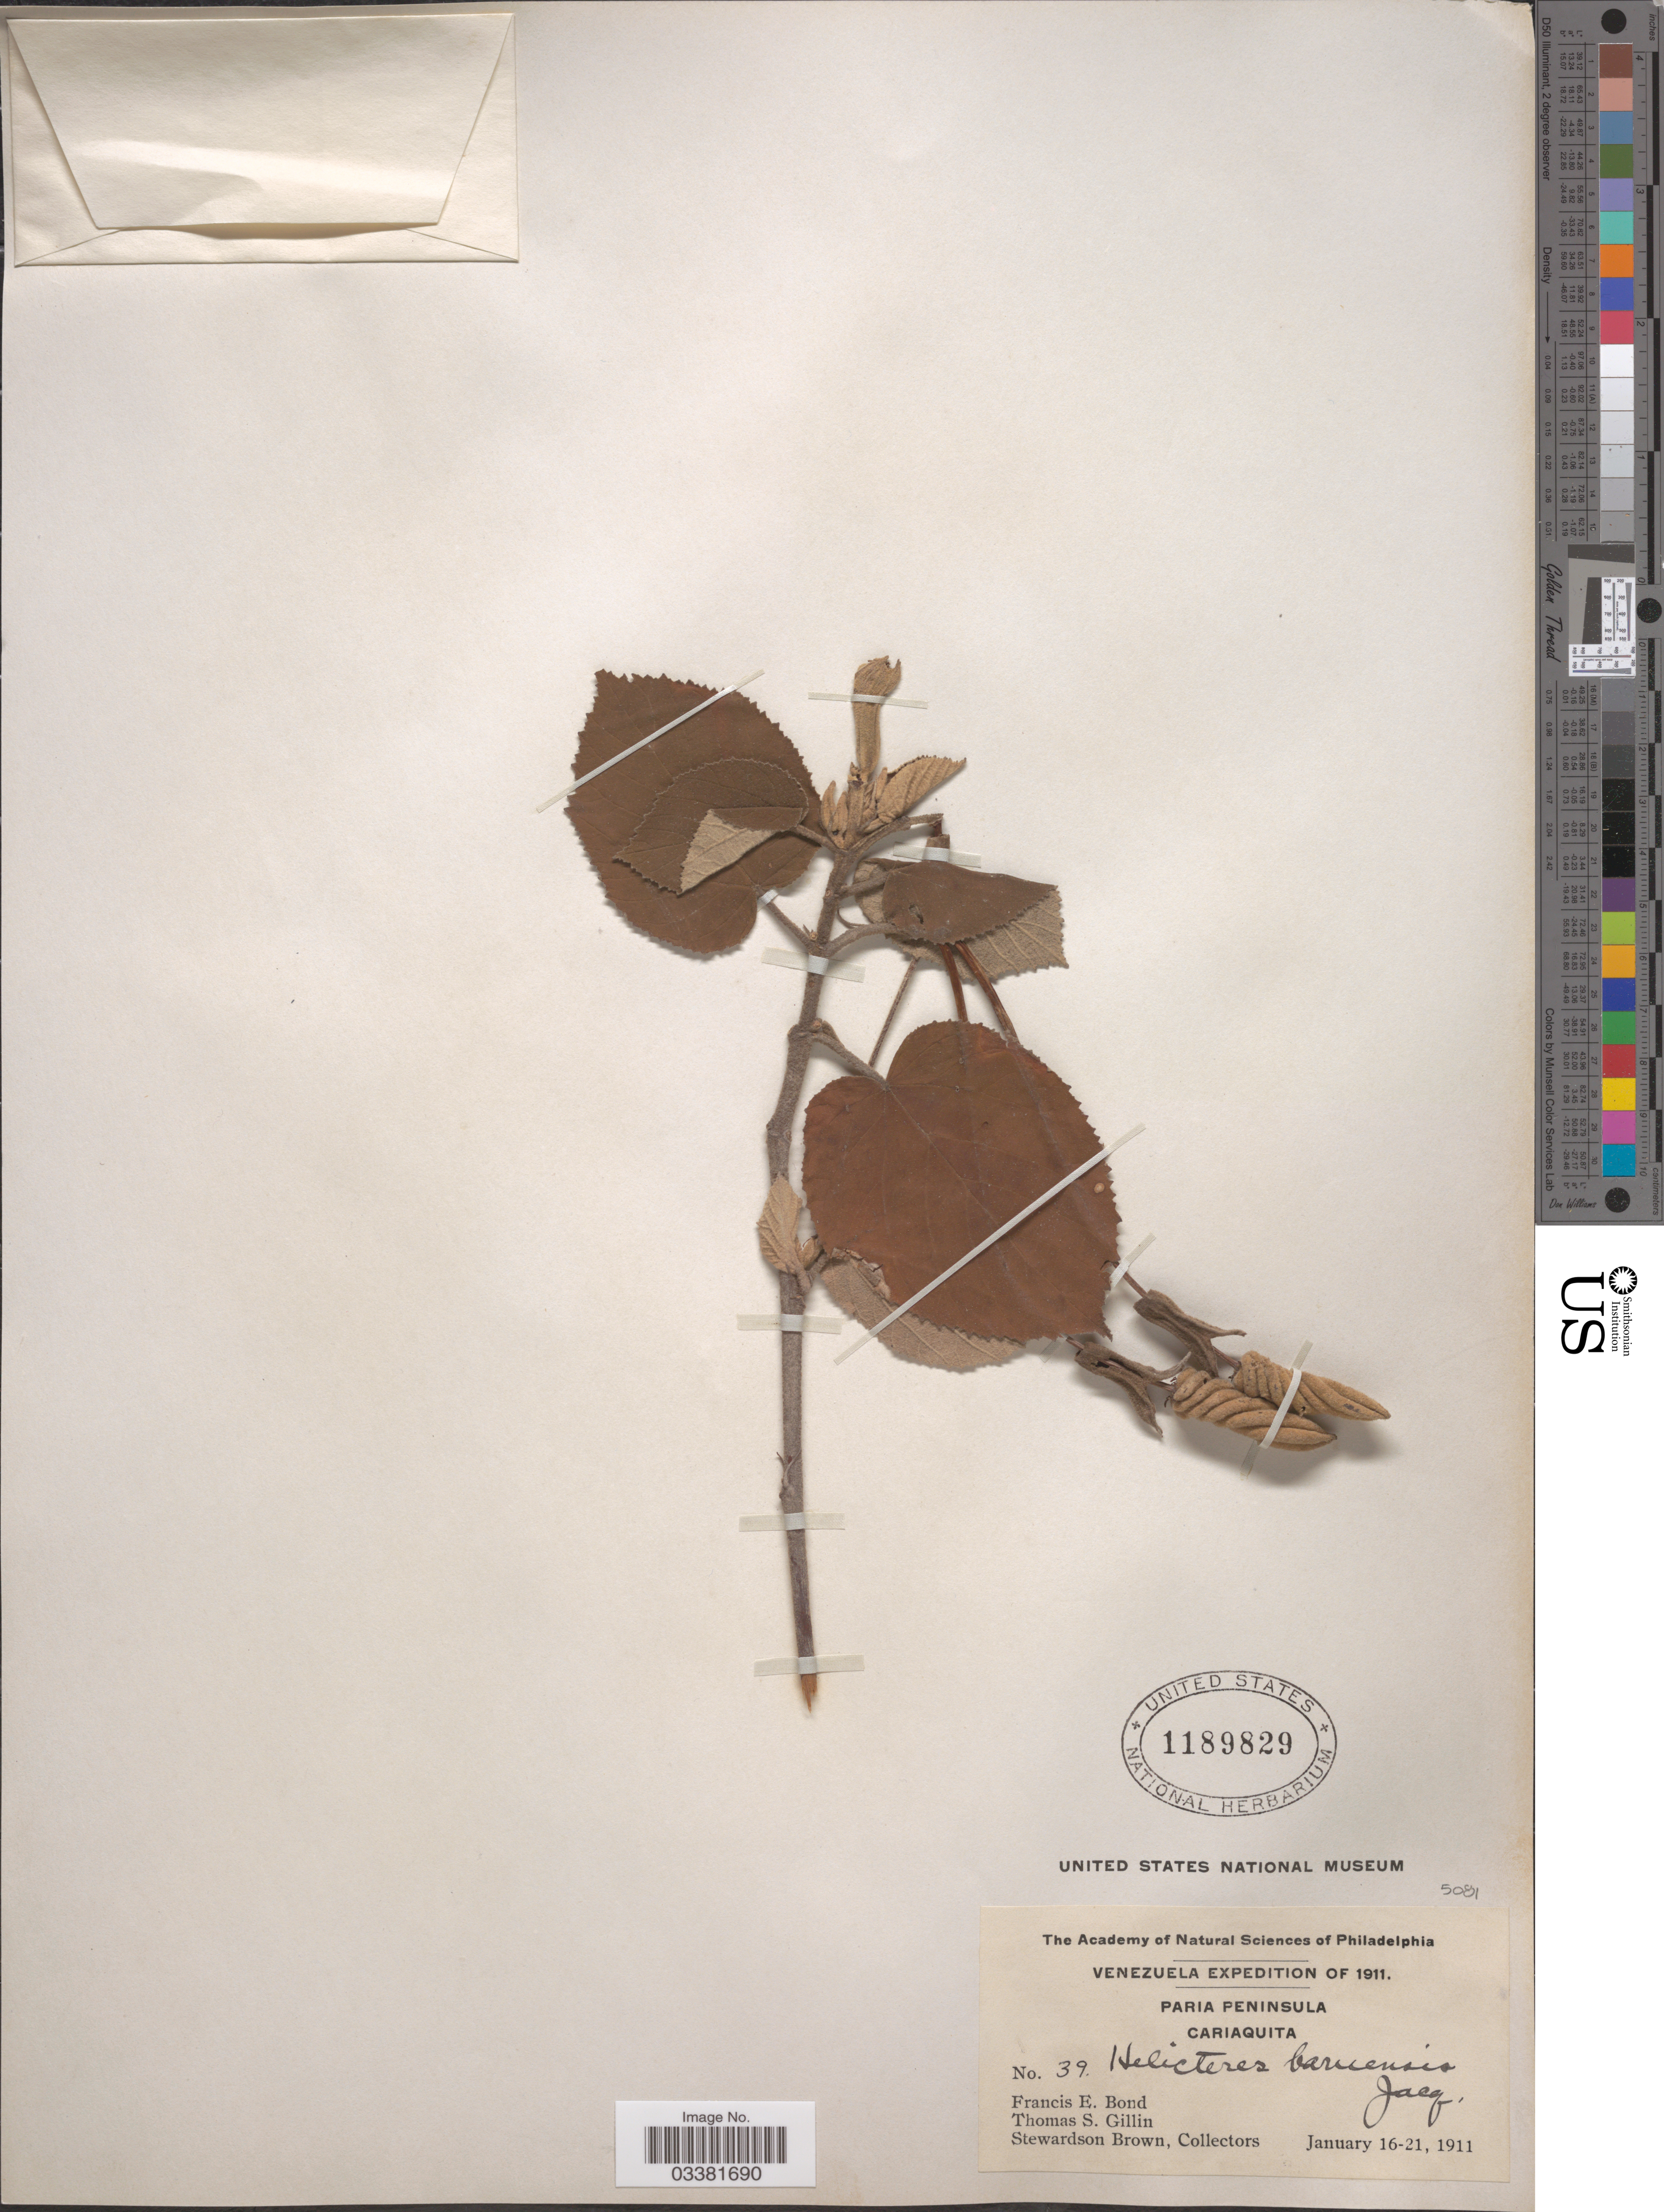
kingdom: Plantae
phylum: Tracheophyta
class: Magnoliopsida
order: Malvales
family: Malvaceae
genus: Helicteres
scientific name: Helicteres baruensis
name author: Jacq.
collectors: F. Bond, T. Gillin & S. Brown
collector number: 39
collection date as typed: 16-21 January 1911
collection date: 1911-01-16/1911-01-21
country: Venezuela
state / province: Sucre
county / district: Valdez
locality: Paria Peninsula, Cariaquito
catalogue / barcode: US 1189829